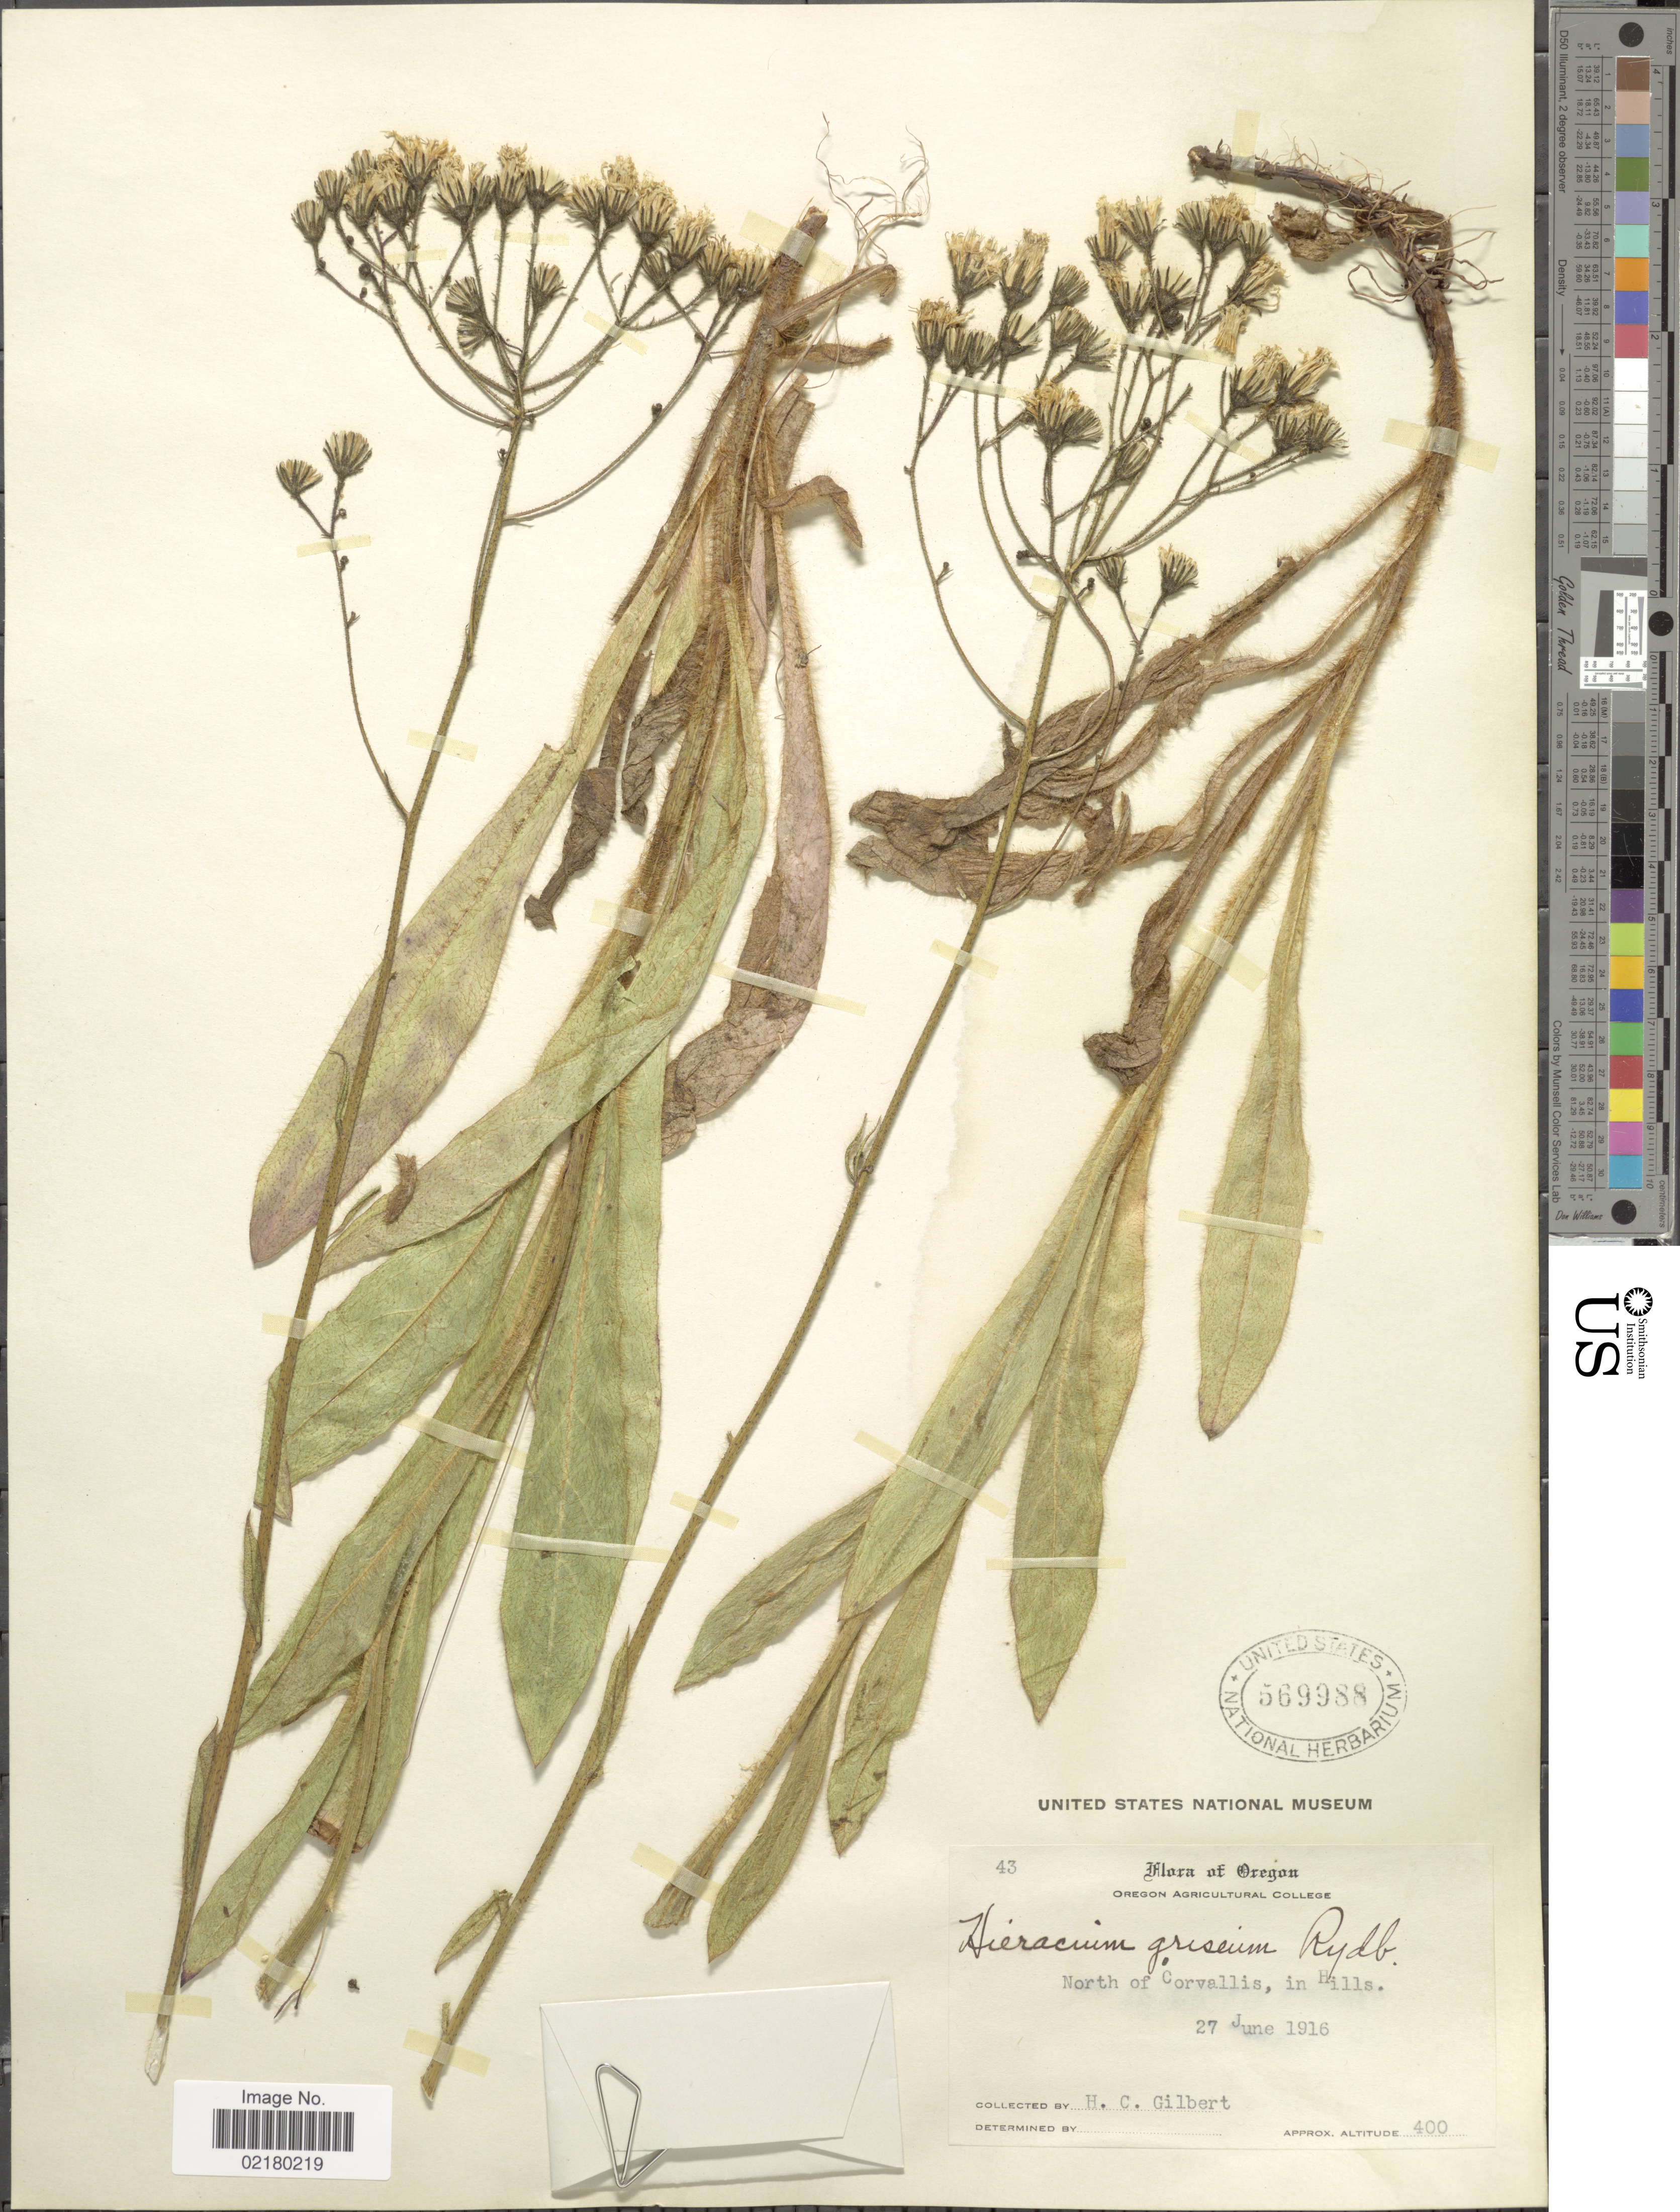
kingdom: Plantae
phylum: Tracheophyta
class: Magnoliopsida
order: Asterales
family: Asteraceae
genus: Hieracium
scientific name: Hieracium griseum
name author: Rydb.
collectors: H. Gilbert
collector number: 43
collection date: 1916-06-27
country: United States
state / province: Oregon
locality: North of Corvallis, in Hills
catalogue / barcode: US 569988